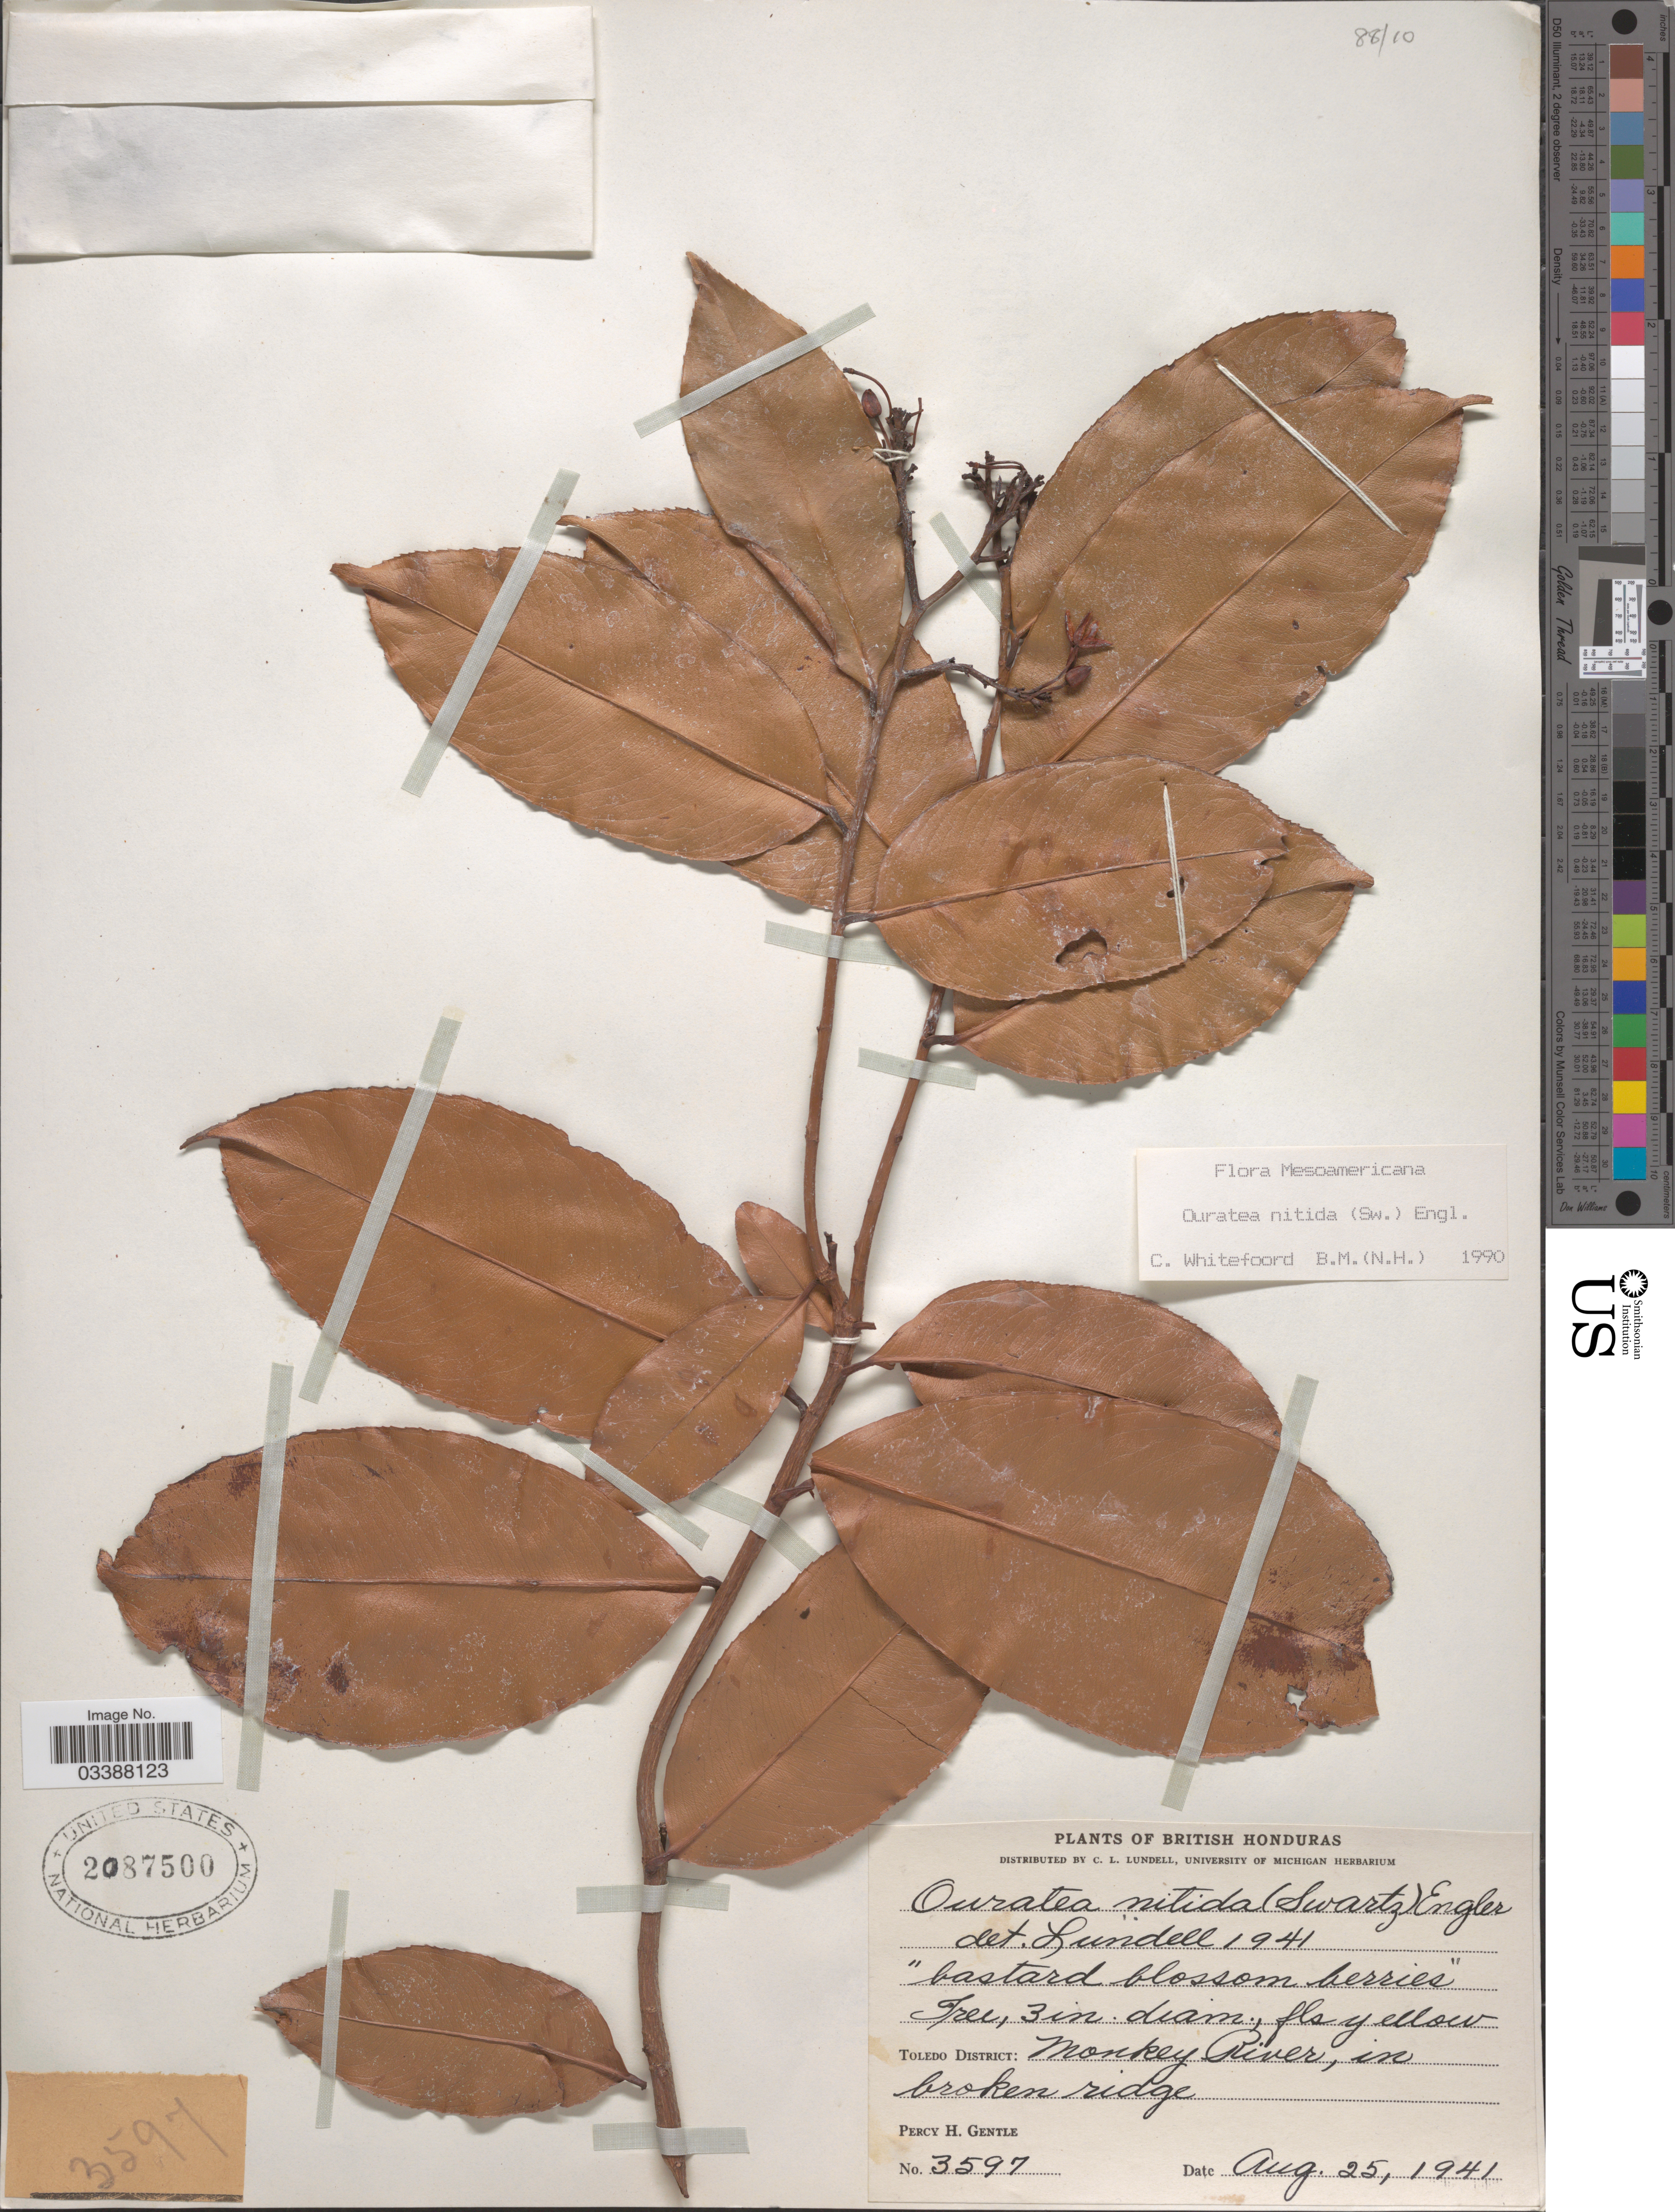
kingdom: Plantae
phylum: Tracheophyta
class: Magnoliopsida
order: Malpighiales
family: Ochnaceae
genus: Ouratea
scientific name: Ouratea nitida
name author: (Sw.) Engl.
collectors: P. H. Gentle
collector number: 3597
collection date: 1941-08-25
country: Belize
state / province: Toledo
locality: British Honduras. Toledo District: Monkey River, in broken ridge.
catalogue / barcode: US 2087500